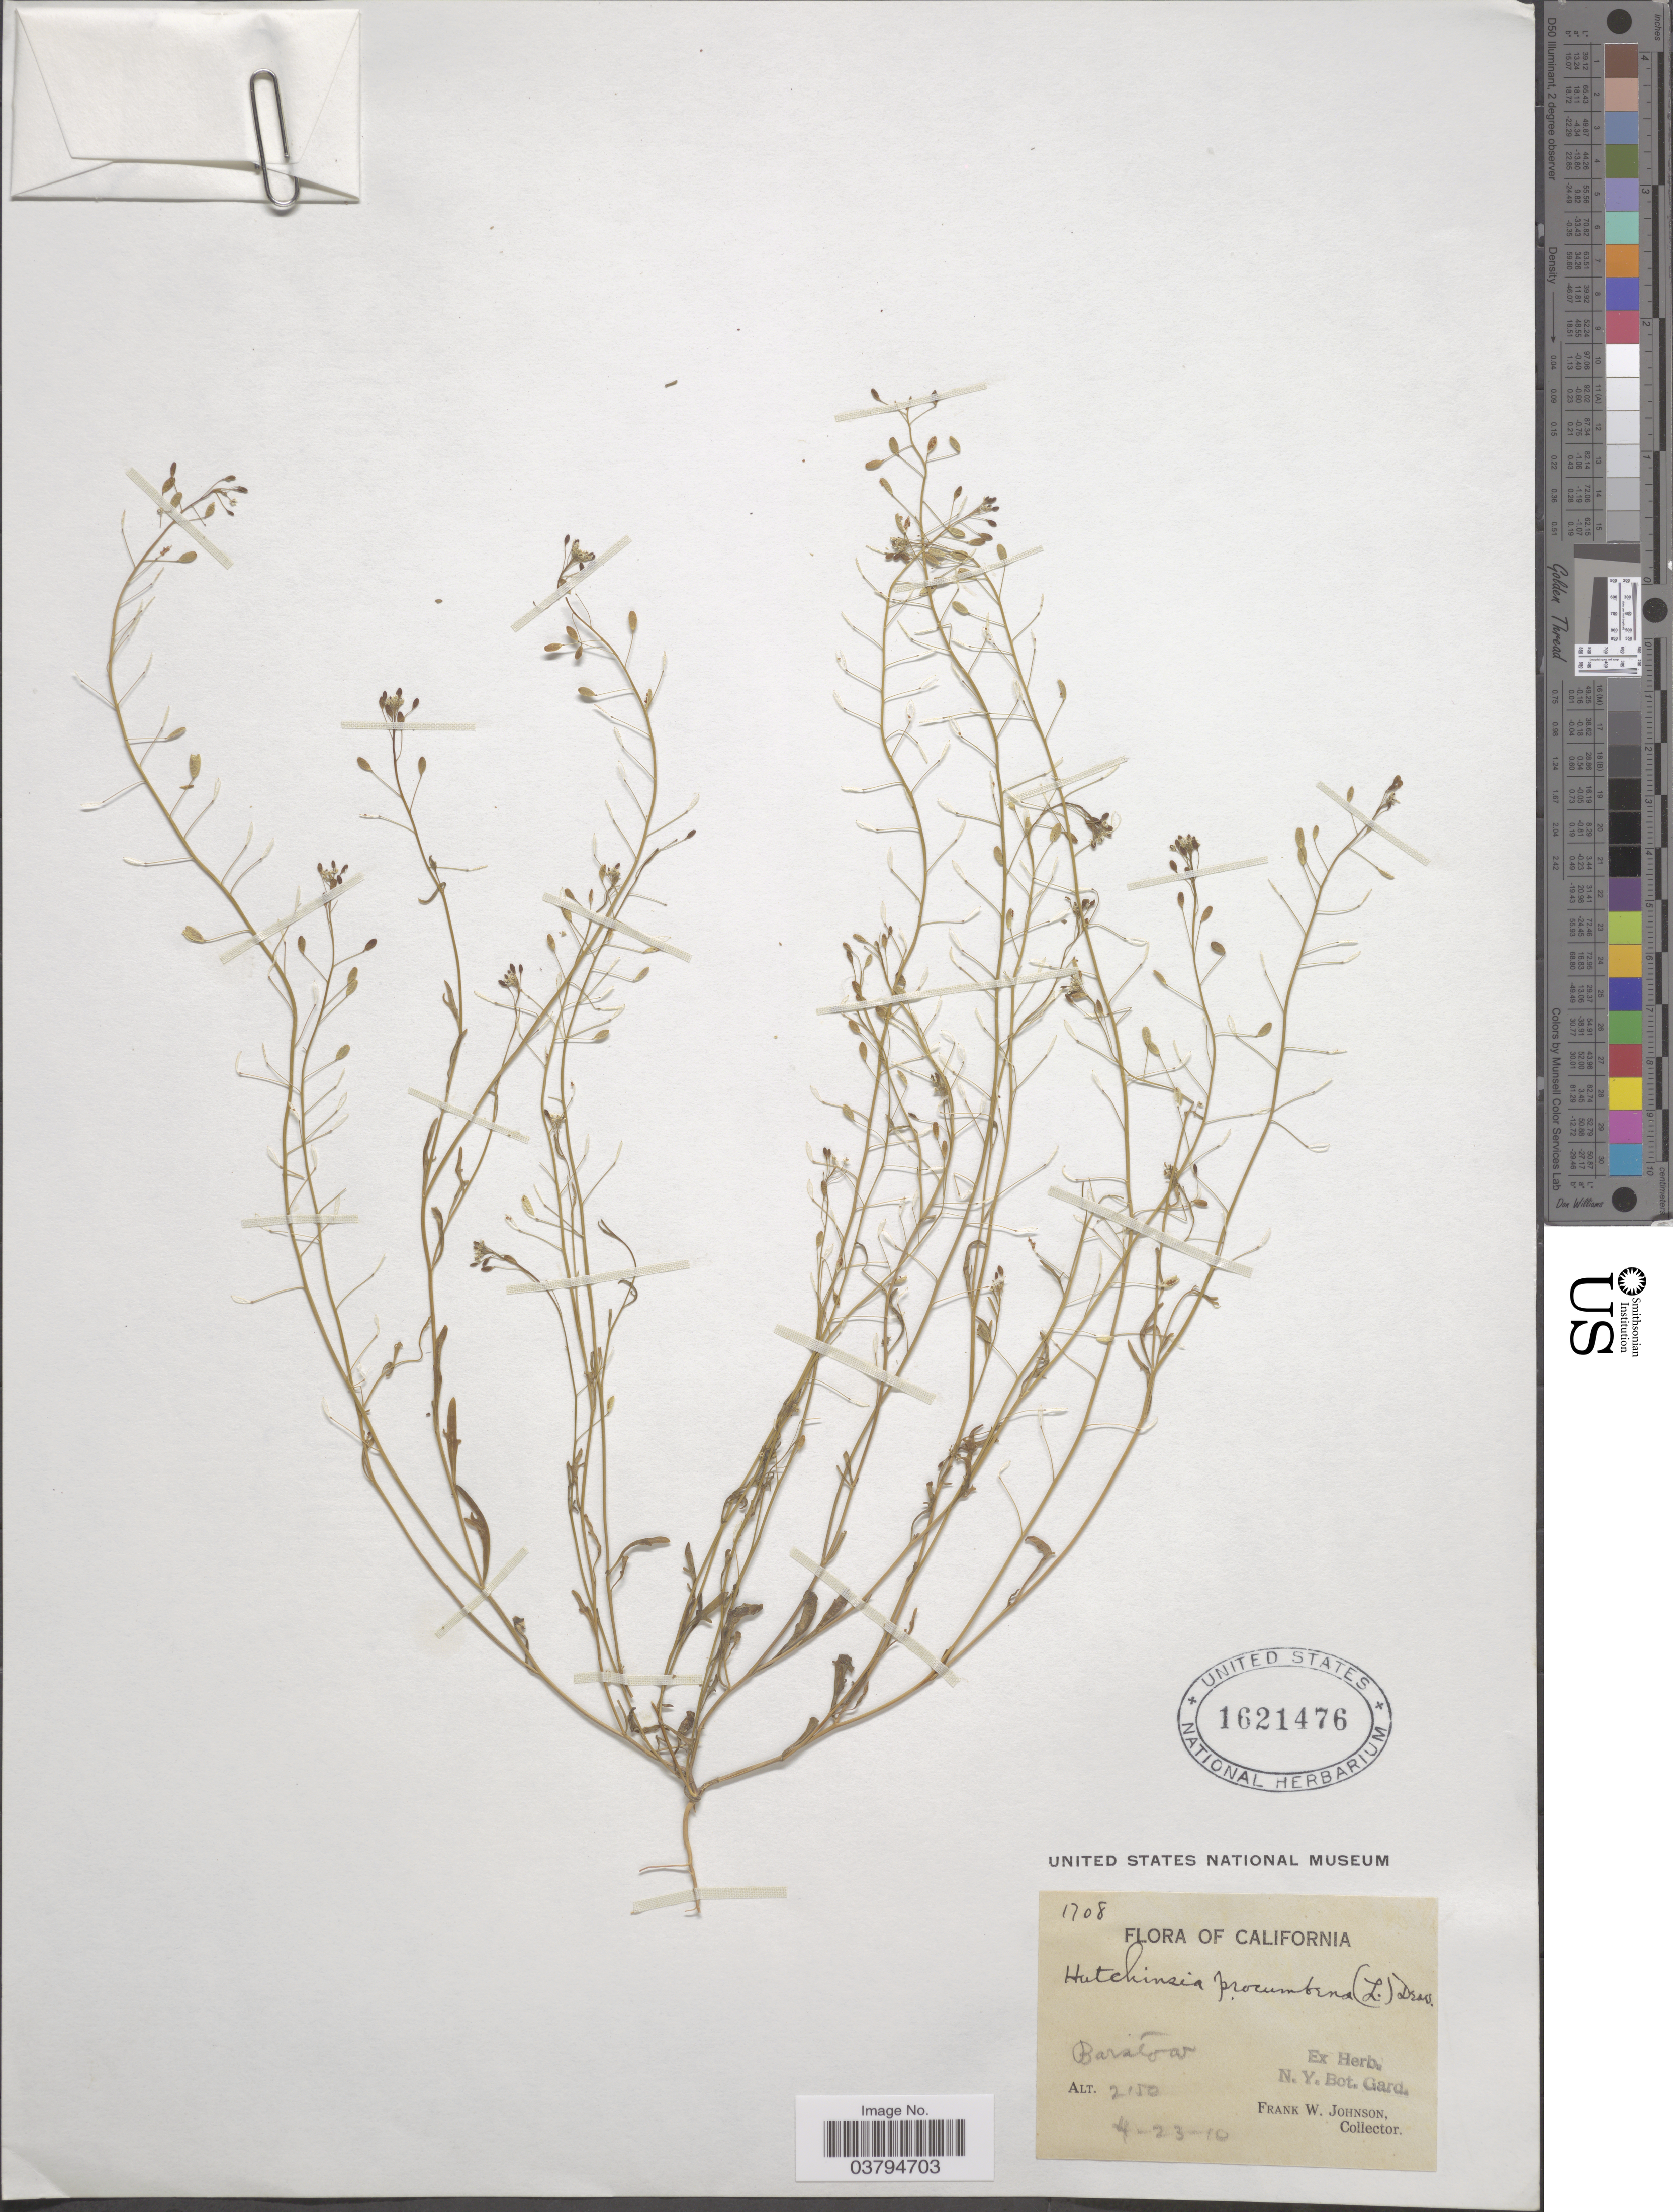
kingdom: Plantae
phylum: Tracheophyta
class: Magnoliopsida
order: Brassicales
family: Brassicaceae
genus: Hornungia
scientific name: Hornungia procumbens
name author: (L.) Hayek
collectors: F. W. Johnson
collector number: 1708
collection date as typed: Transcribed d/m/y: 23/4/10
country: United States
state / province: California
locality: Barstow.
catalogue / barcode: US 1621476